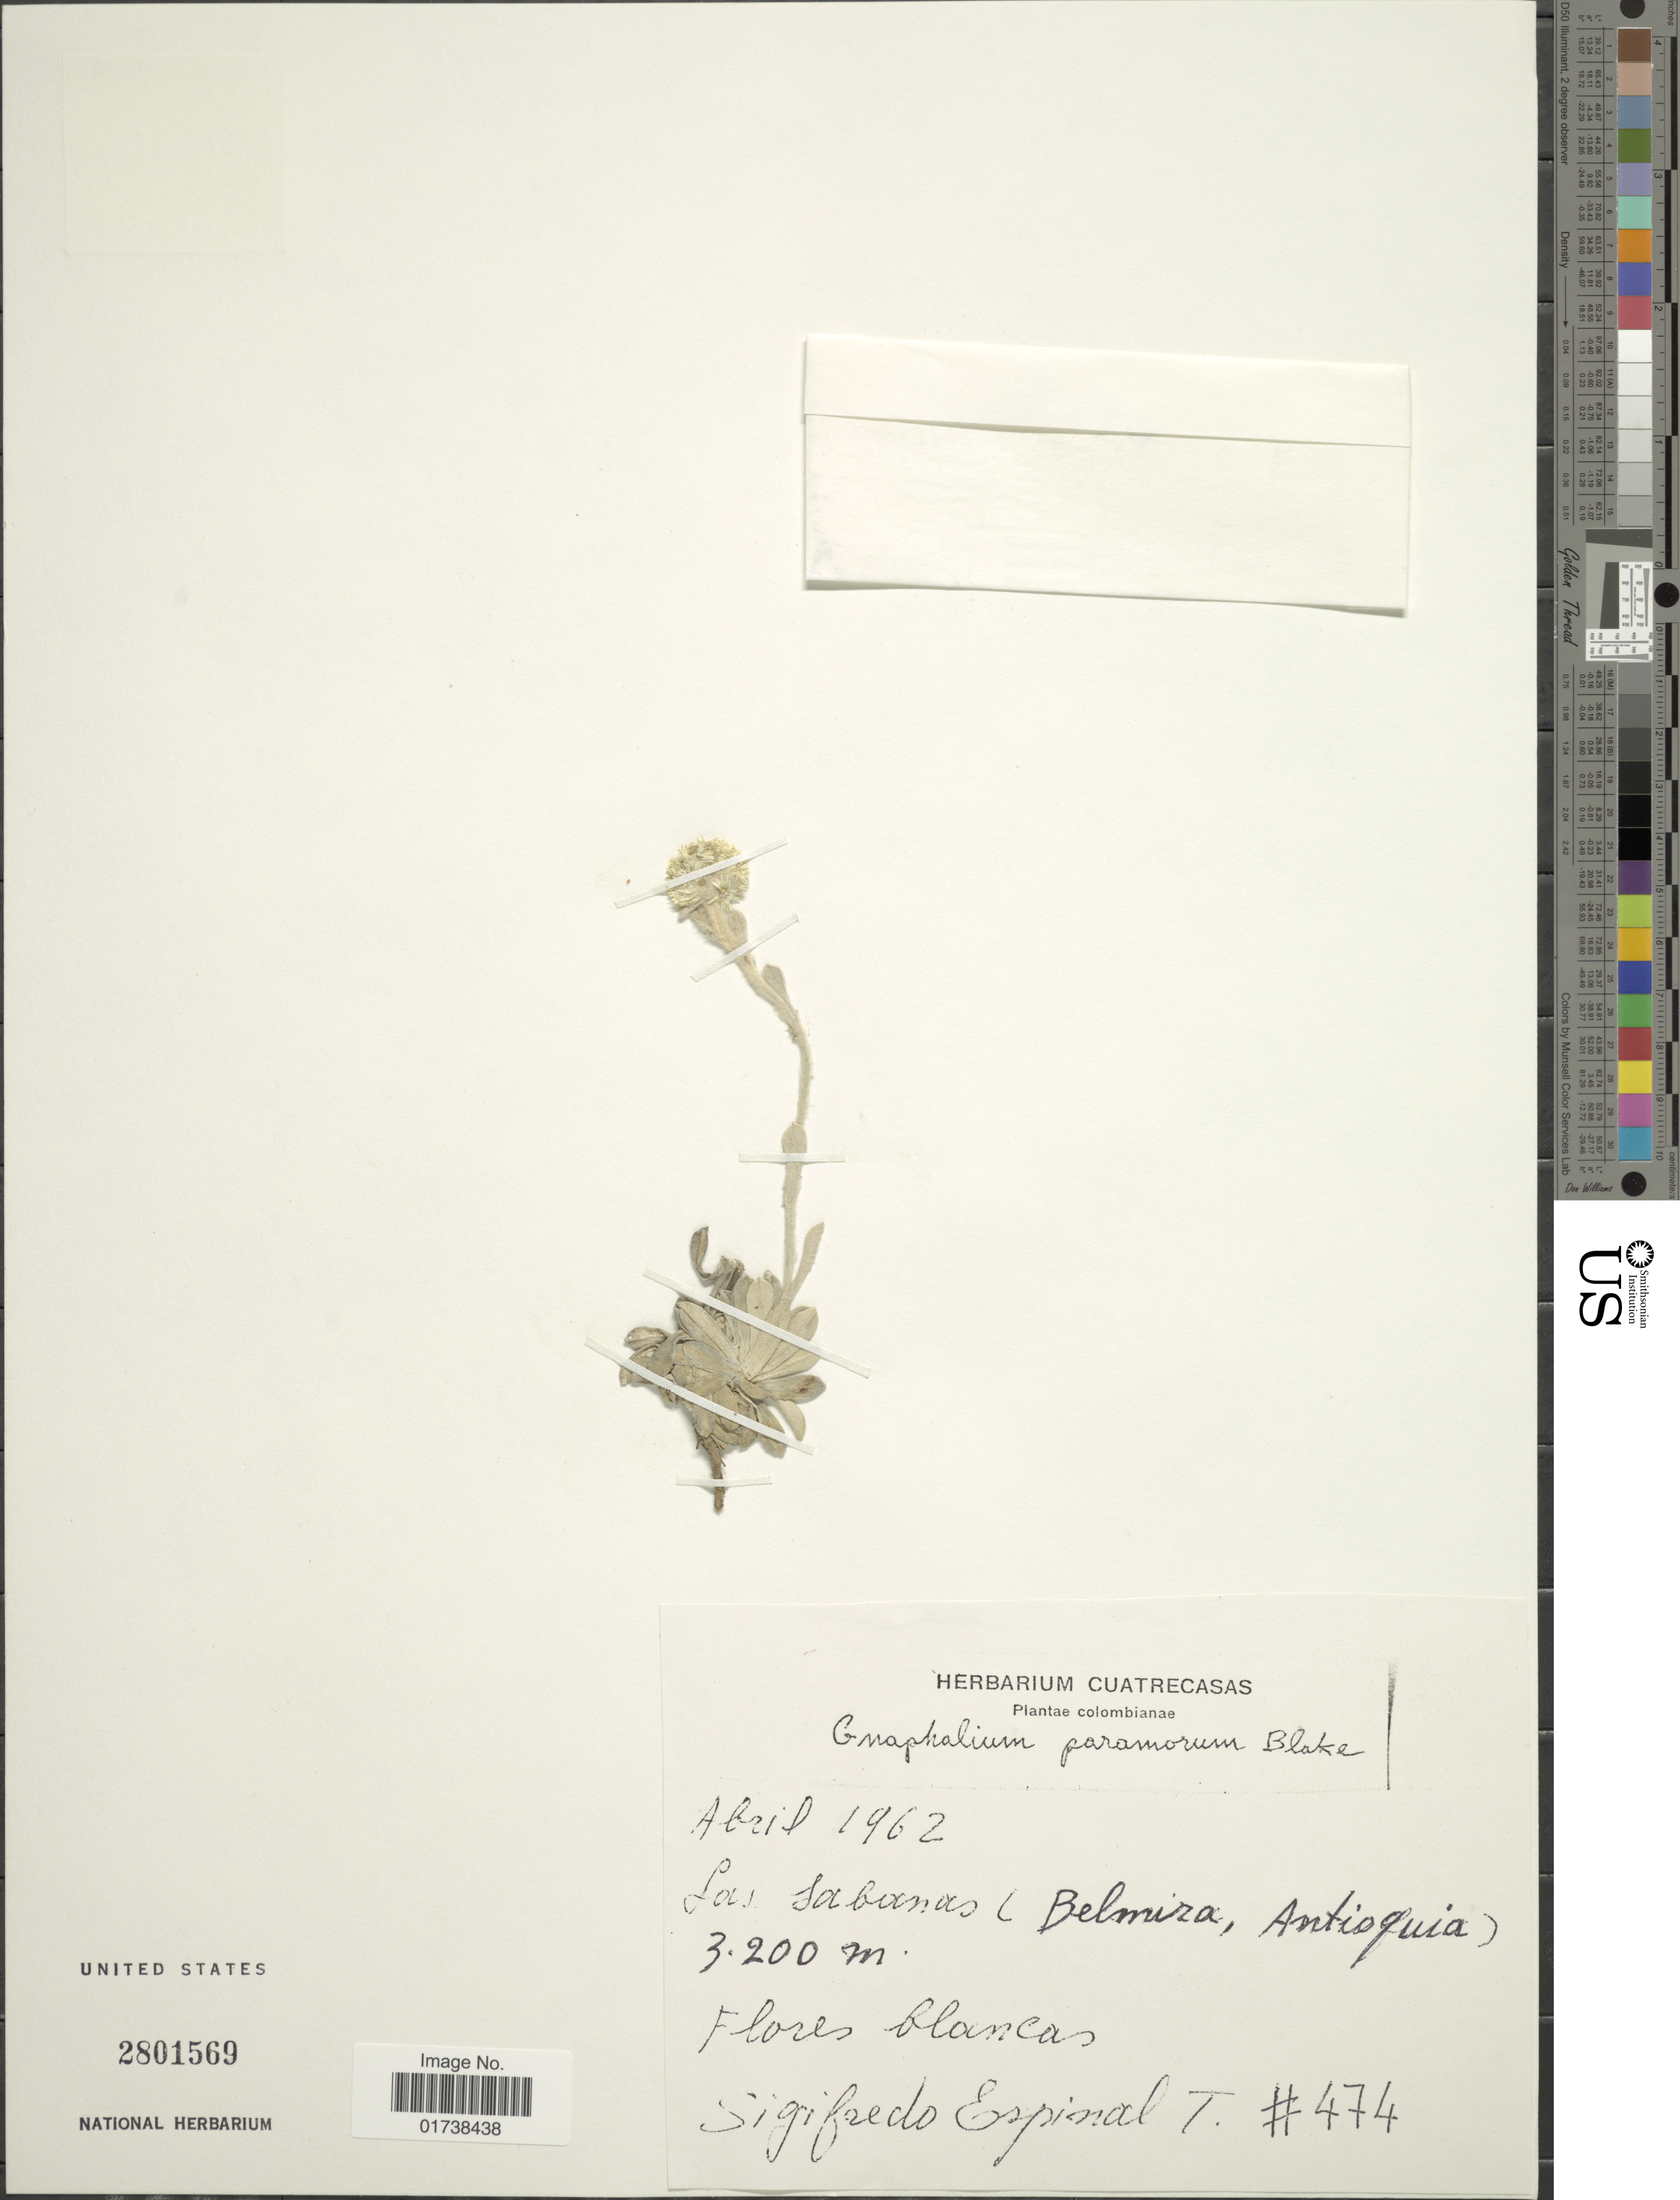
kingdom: Plantae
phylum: Tracheophyta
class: Magnoliopsida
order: Asterales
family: Asteraceae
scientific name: Orognaphalon paramorum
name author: (S.F. Blake) G.L. Nesom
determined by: Nesom, Guy L.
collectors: S. T. Espinal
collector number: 474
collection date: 1962-04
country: Colombia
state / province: Antioquia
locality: Las Sabanas (Belmira, Antioquia)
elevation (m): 3200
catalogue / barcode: US 2801569